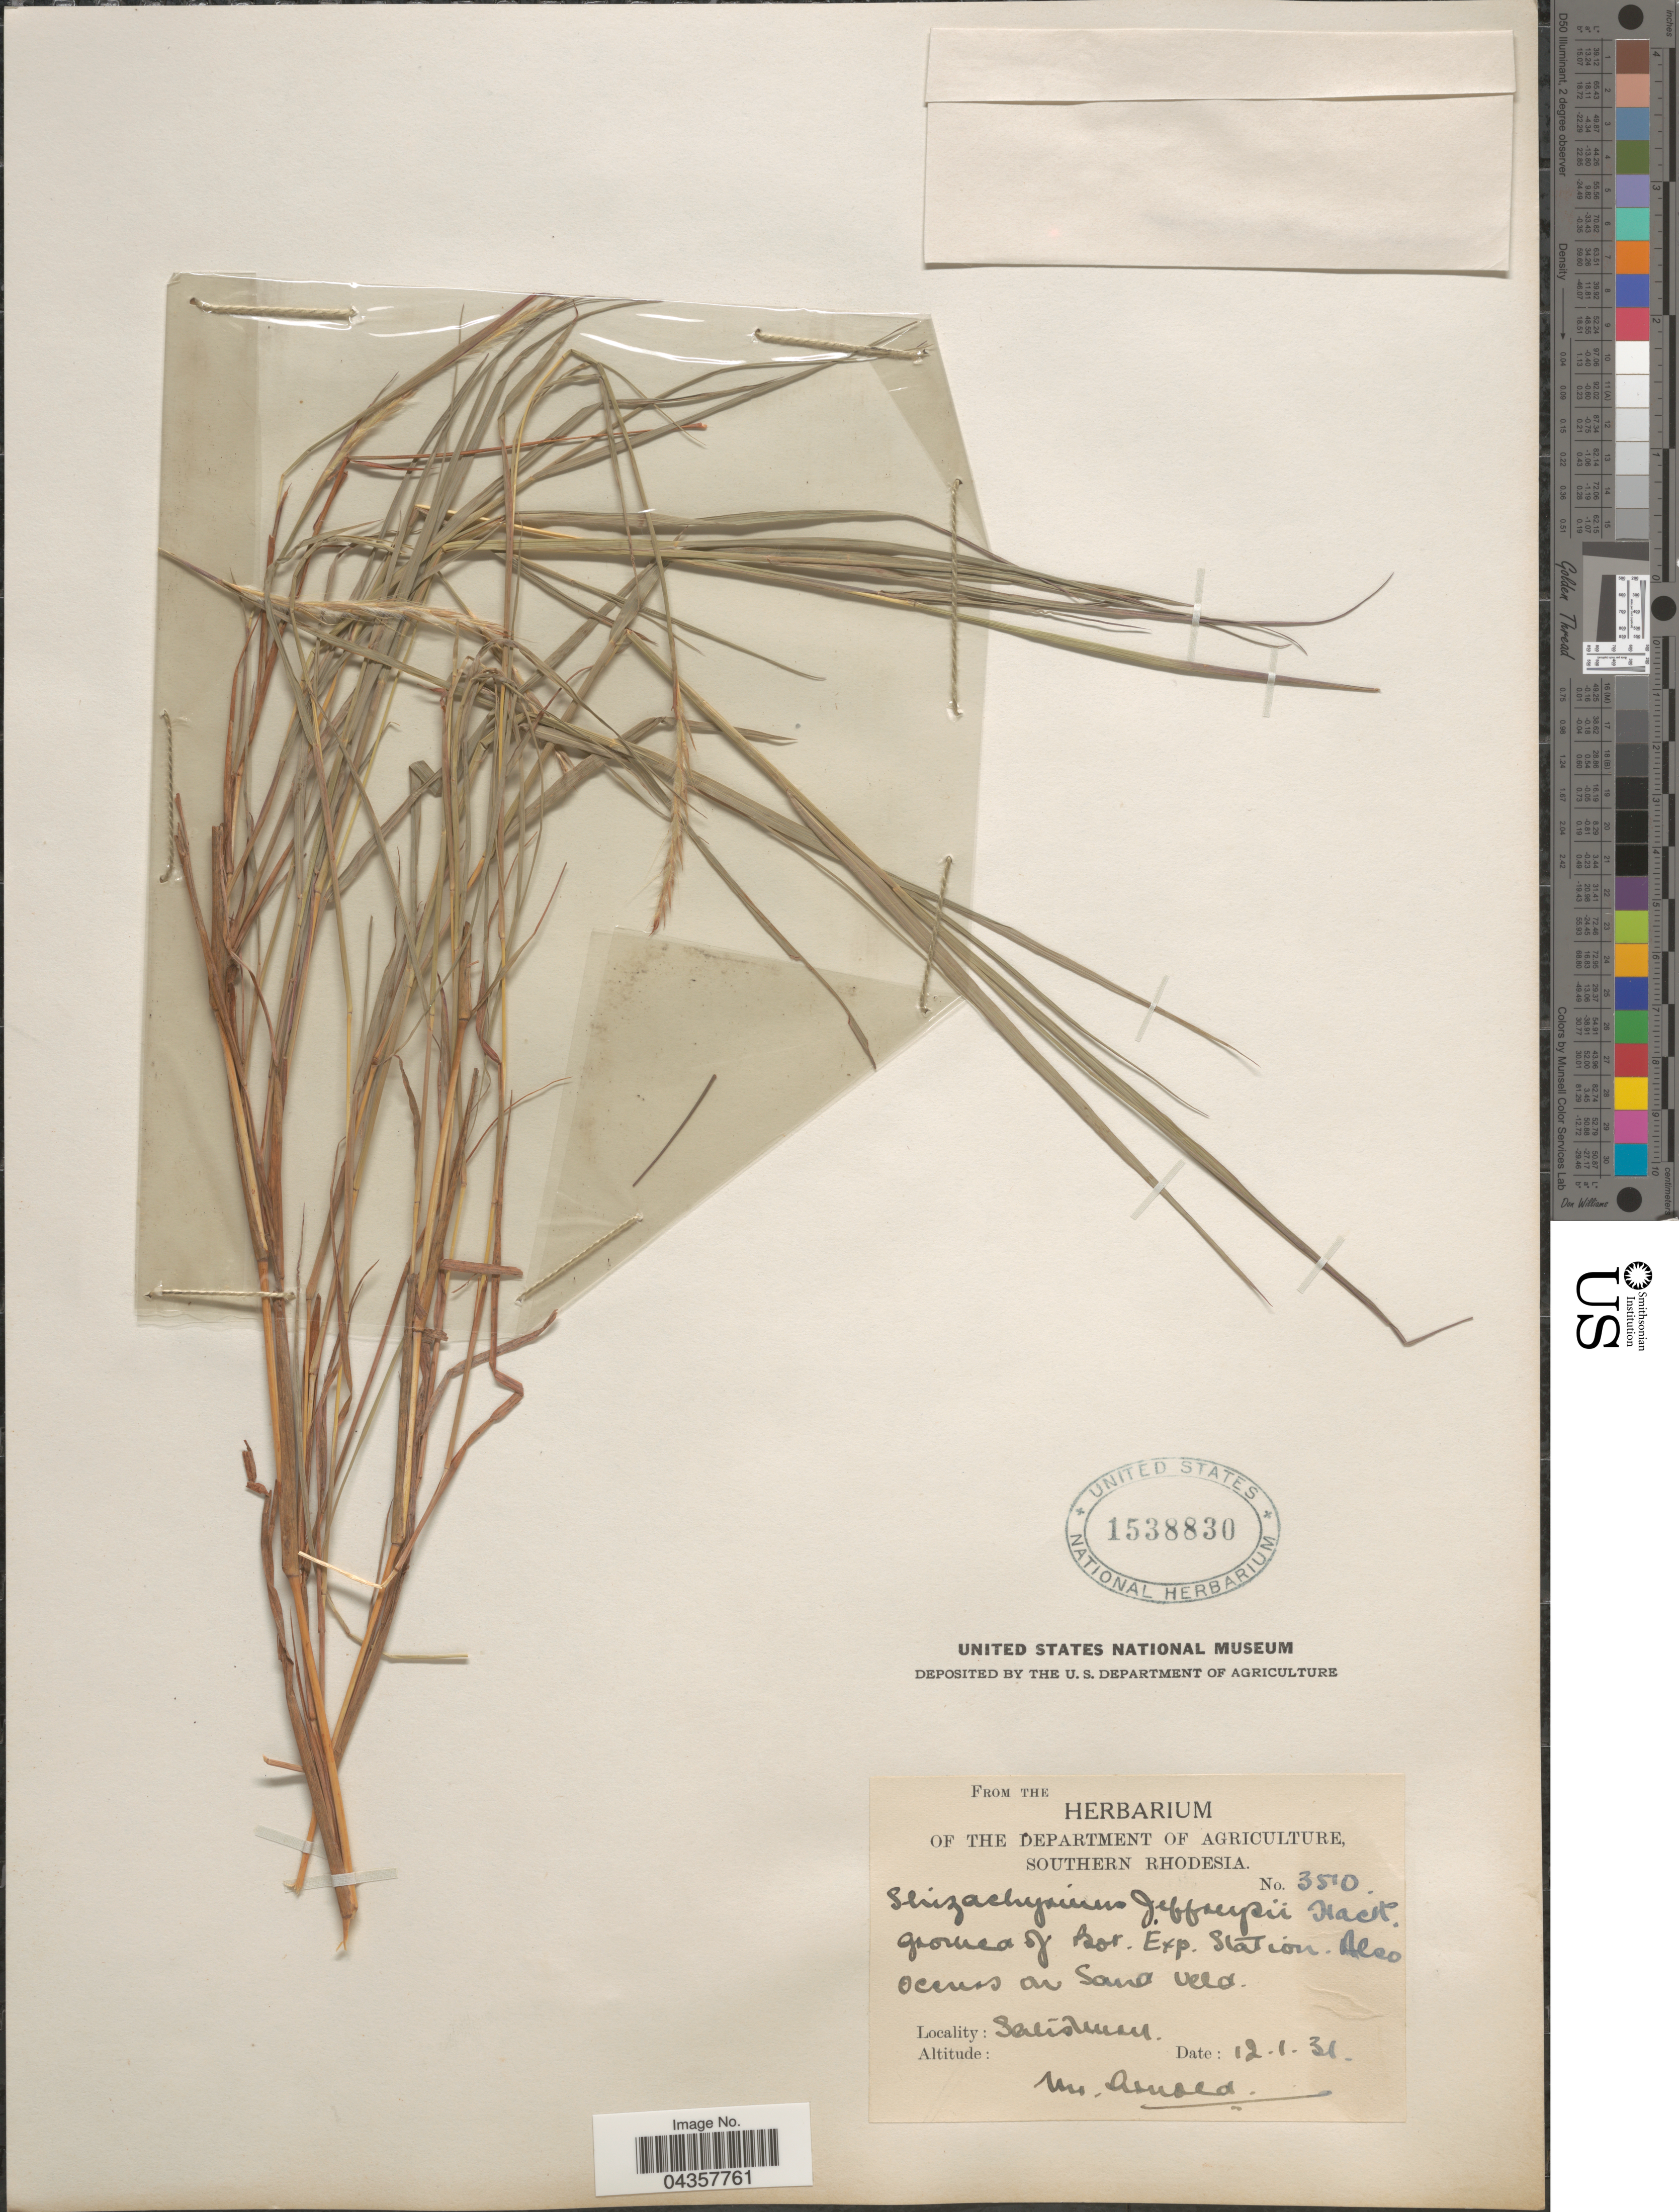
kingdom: Plantae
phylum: Tracheophyta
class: Liliopsida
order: Poales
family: Poaceae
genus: Schizachyrium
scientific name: Schizachyrium jeffreysii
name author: (Hack.) Stapf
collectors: -. Arnold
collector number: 3510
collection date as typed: Transcribed d/m/y: 12/1/31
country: Zimbabwe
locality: Growed of Bor. Exp. Station. Salisbury.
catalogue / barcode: US 1538830